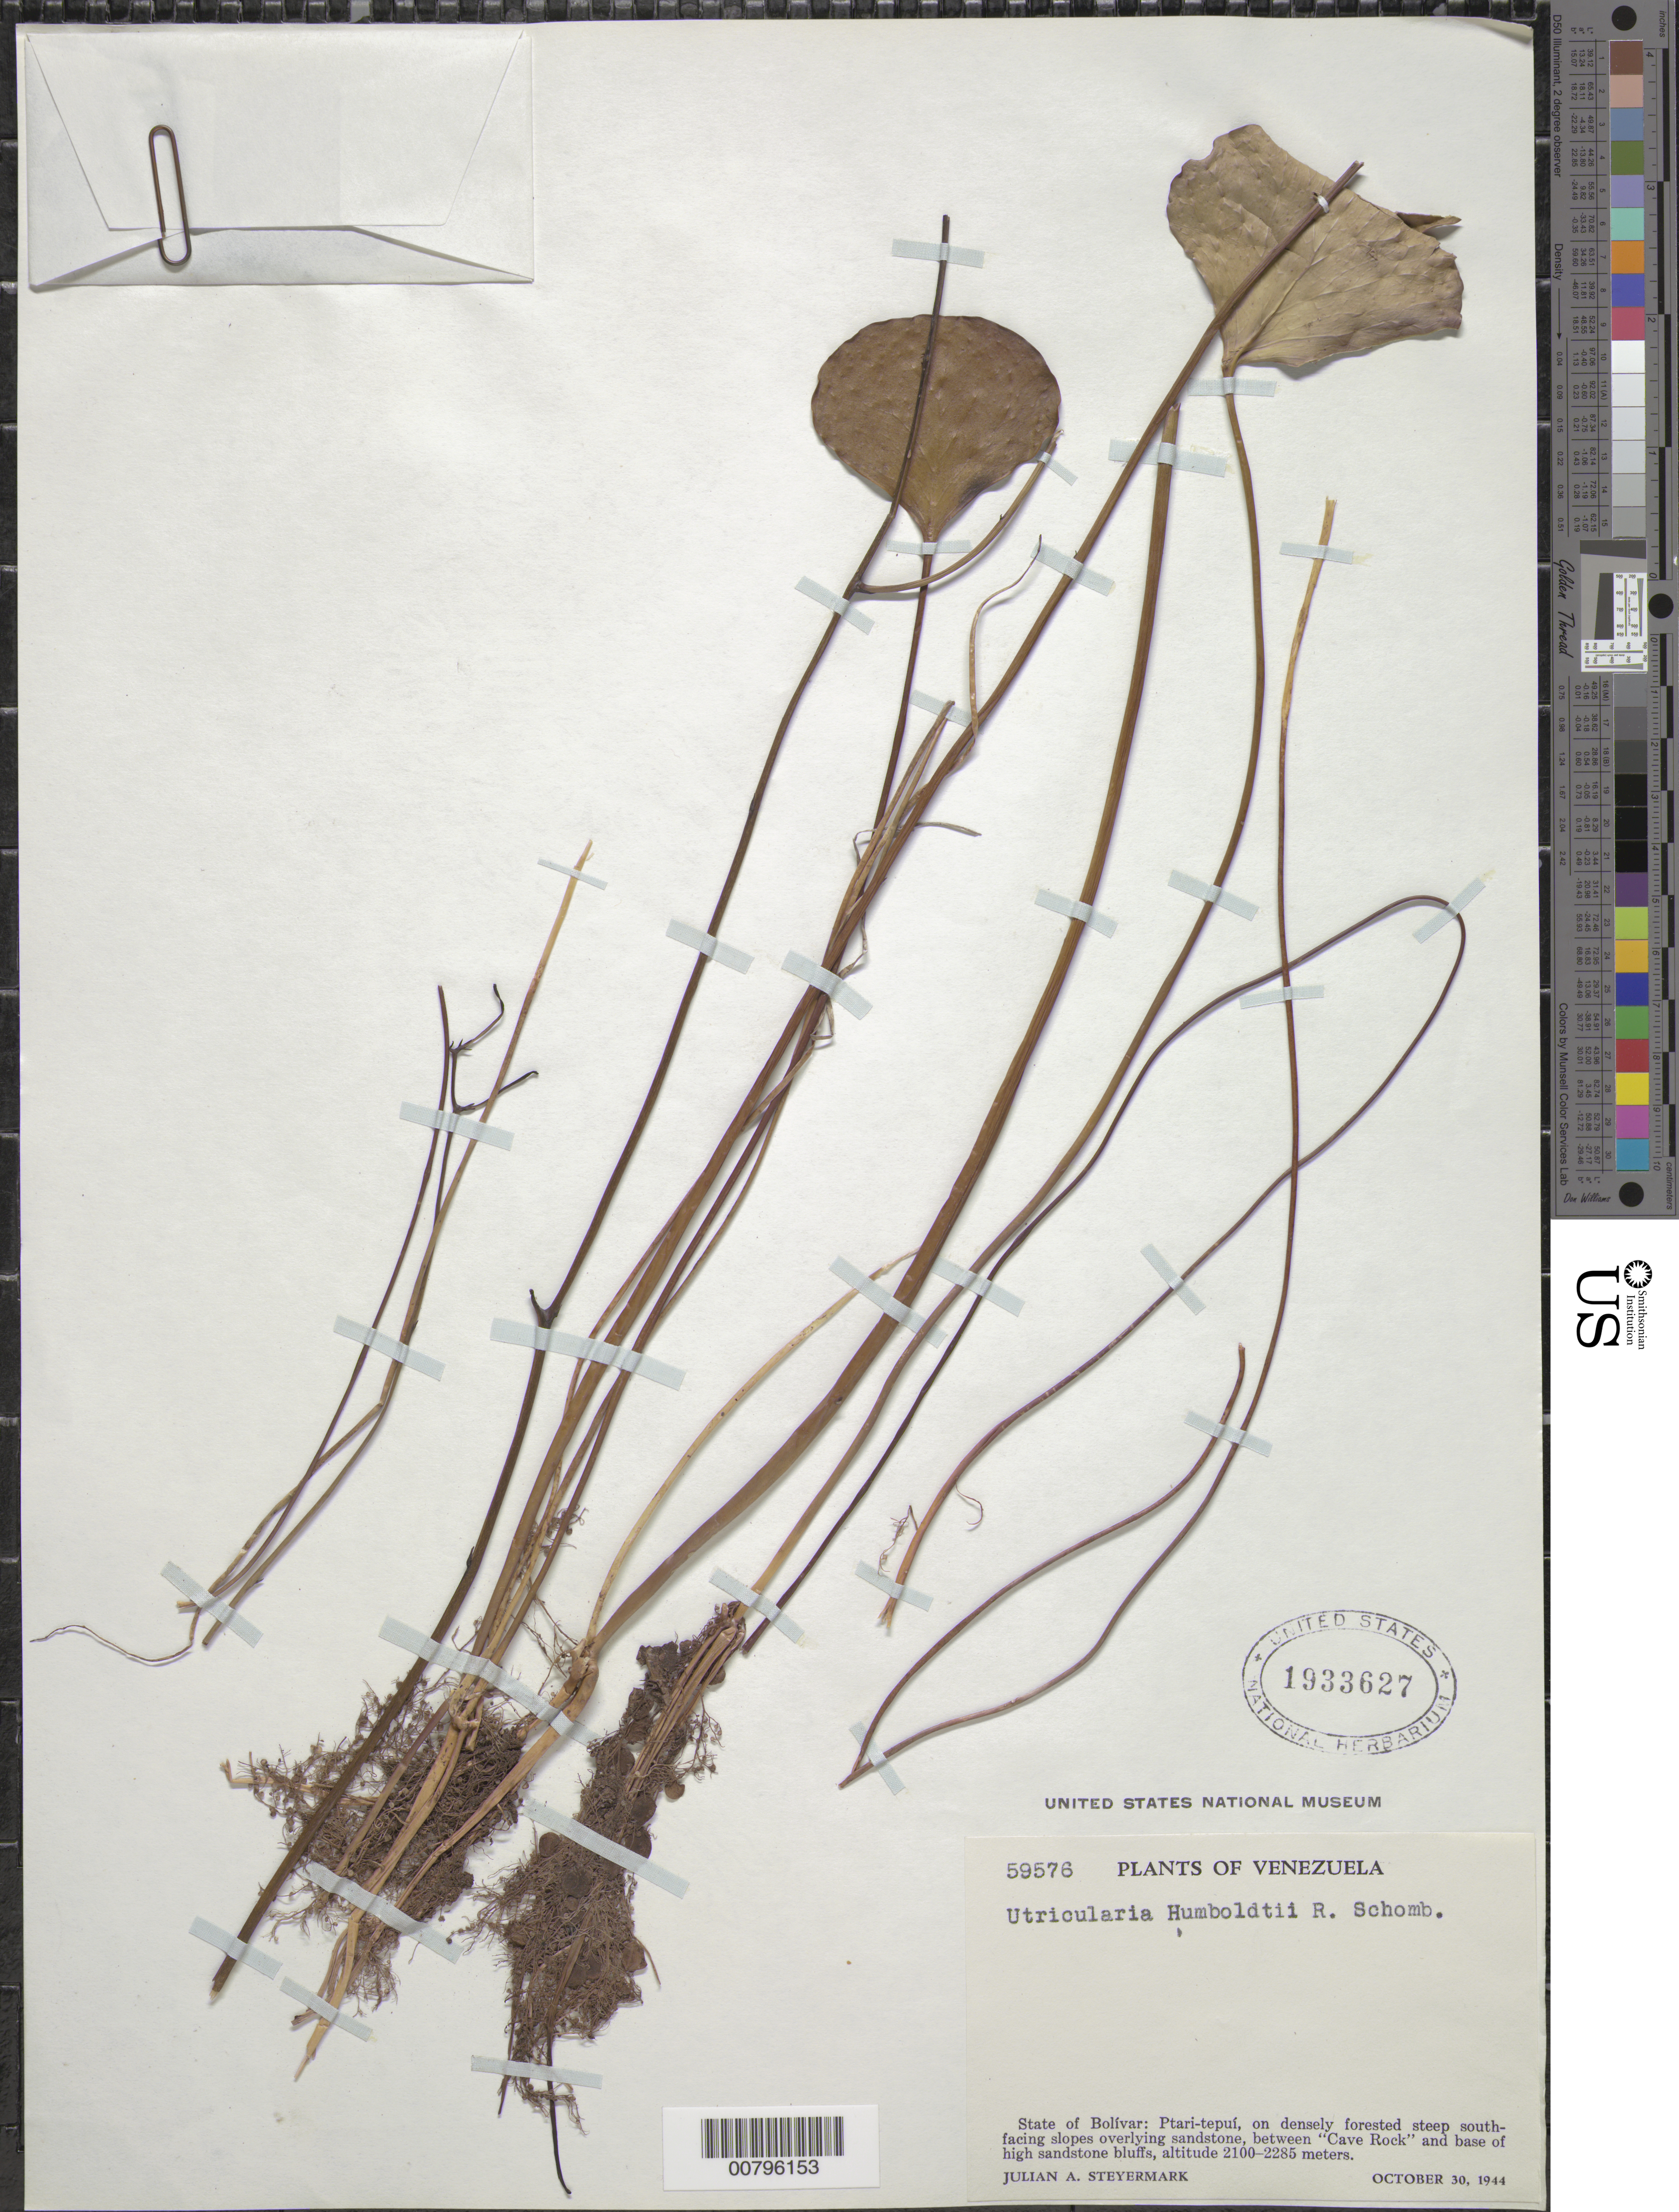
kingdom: Plantae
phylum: Tracheophyta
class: Magnoliopsida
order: Lamiales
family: Lentibulariaceae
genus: Utricularia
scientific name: Utricularia humboldtii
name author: R.H. Schomb.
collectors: J. Steyermark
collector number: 59576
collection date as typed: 30-Oct-44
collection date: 1944-10-30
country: Venezuela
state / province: Bolívar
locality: Ptari-tepuí, between "Cave Rock" and base of high sandstone bluffs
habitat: Densely forested steep slopes overlying sandstone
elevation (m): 2285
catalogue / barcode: US 1933627